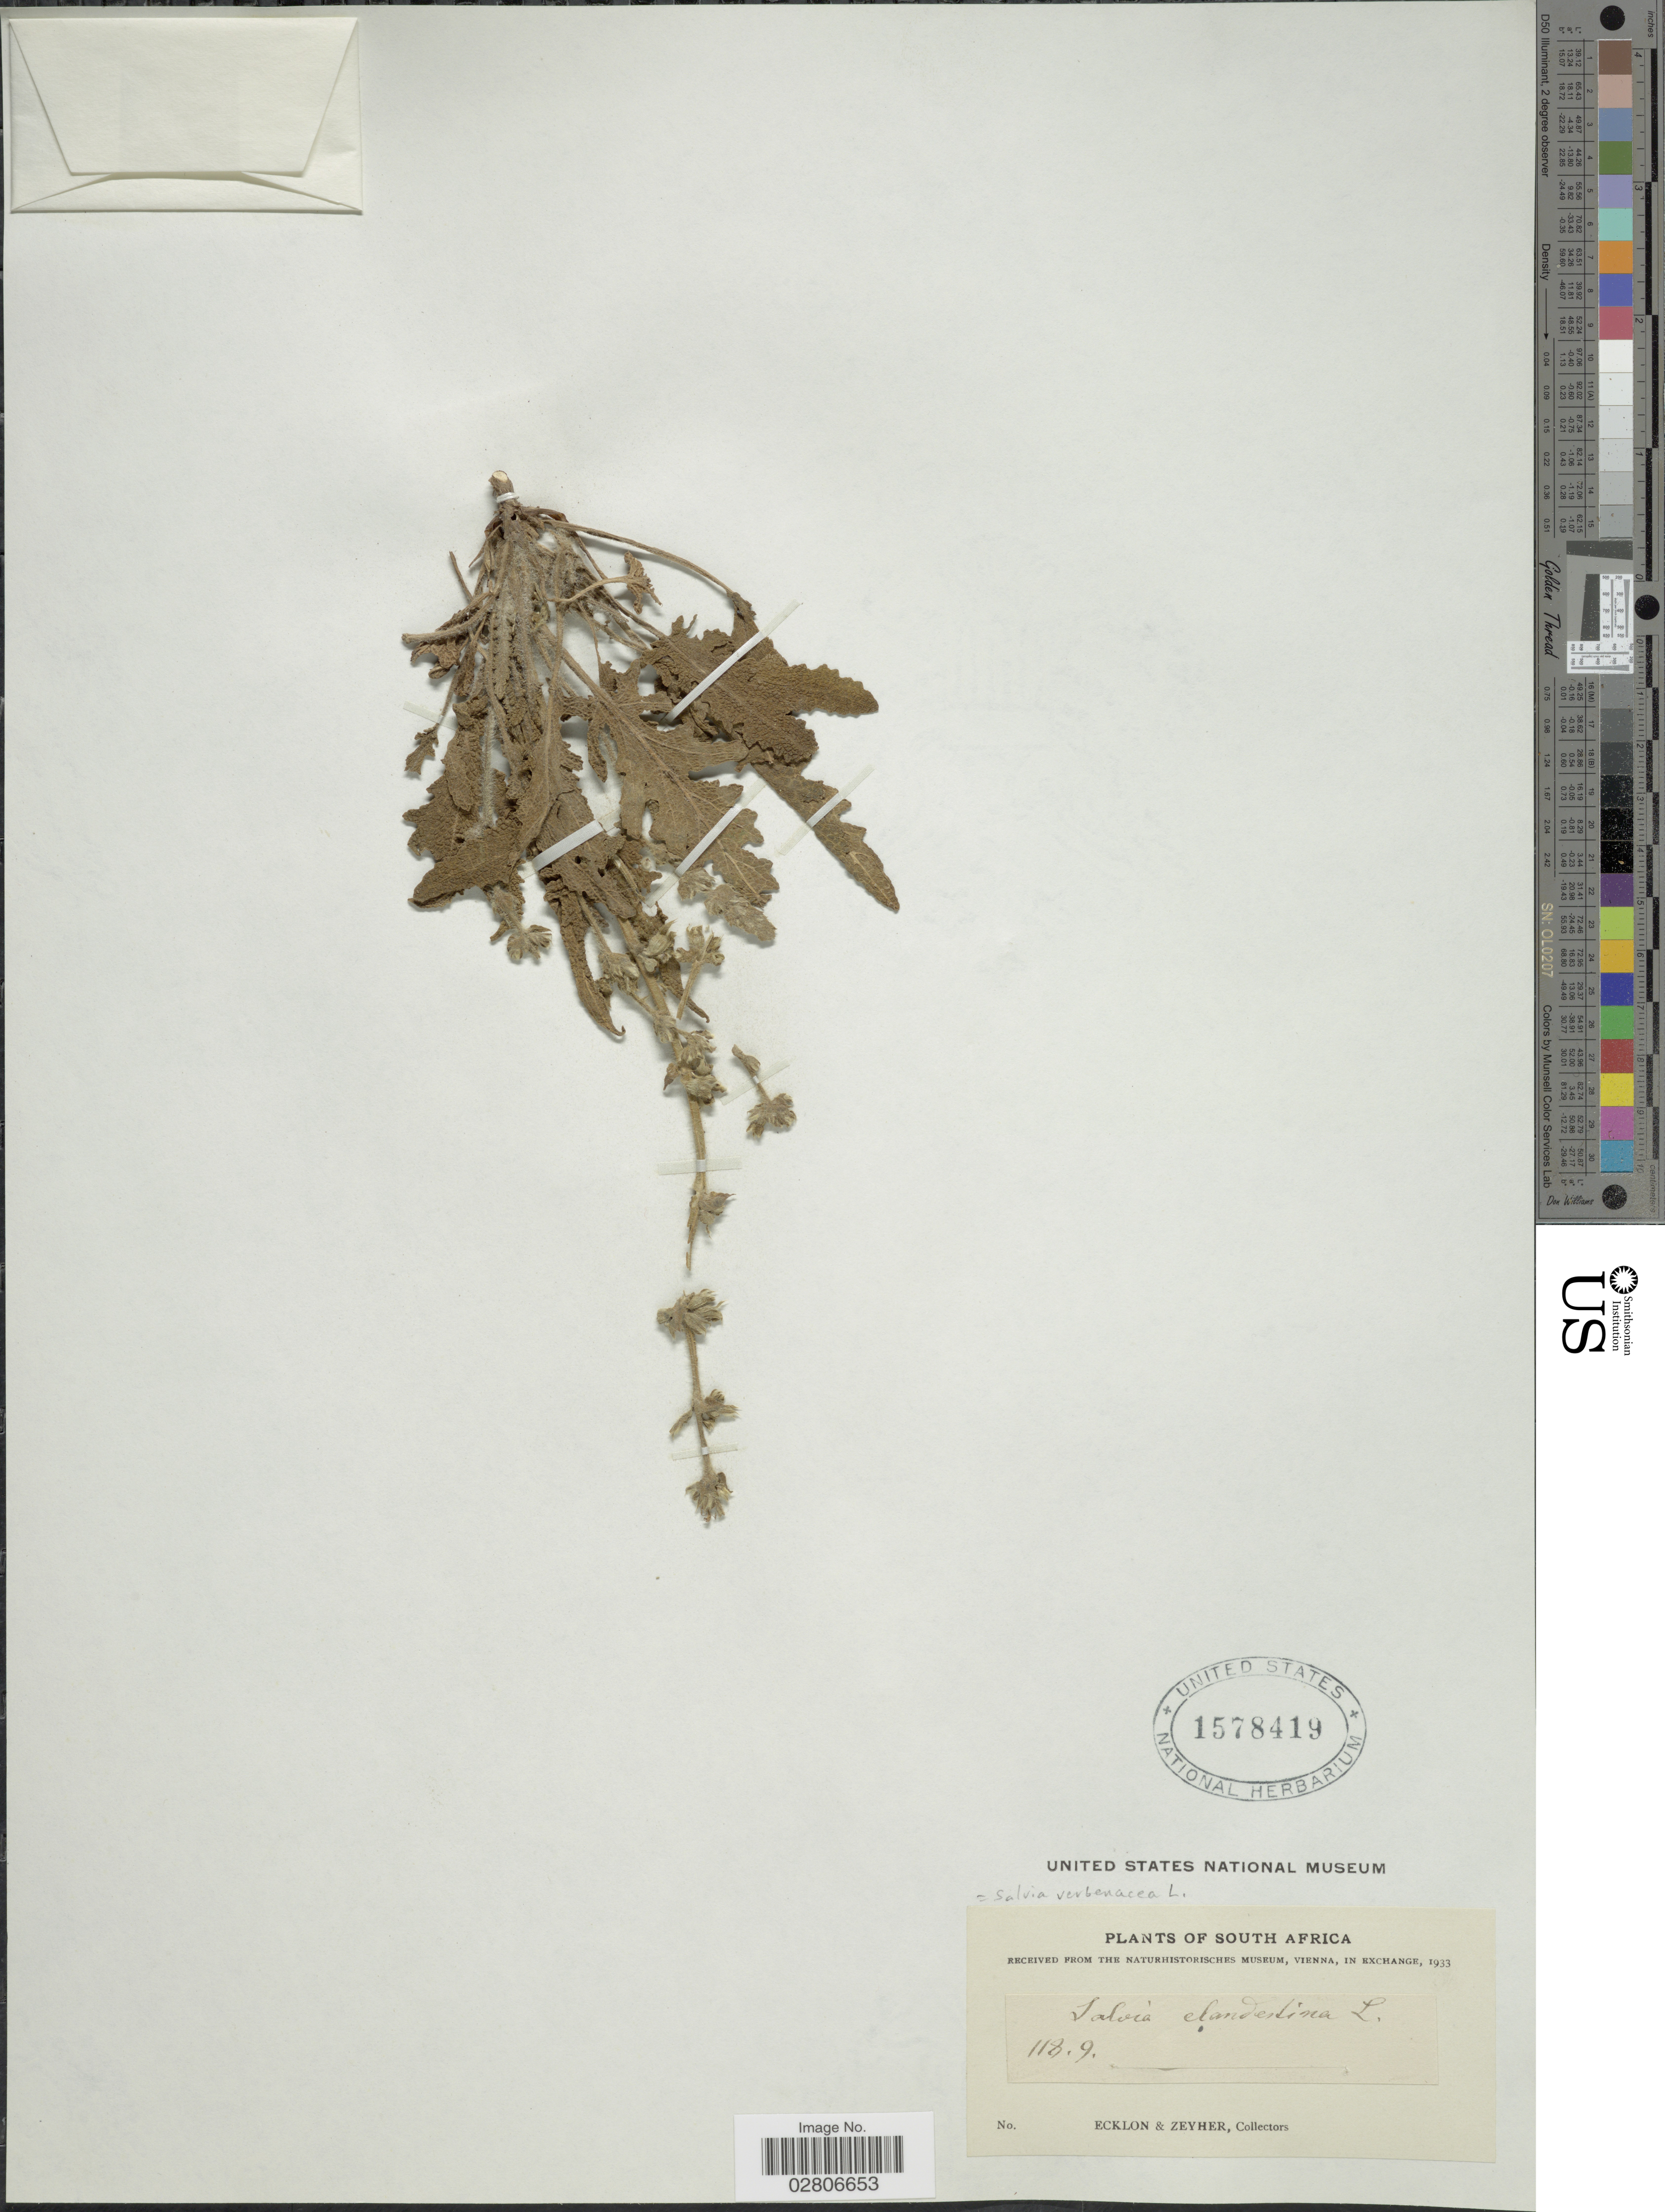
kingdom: Plantae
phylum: Tracheophyta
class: Magnoliopsida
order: Lamiales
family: Lamiaceae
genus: Salvia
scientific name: Salvia verbenacea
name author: L.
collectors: -. Ecklon & -. Zeyher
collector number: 118.9.?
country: South Africa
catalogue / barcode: US 1578419